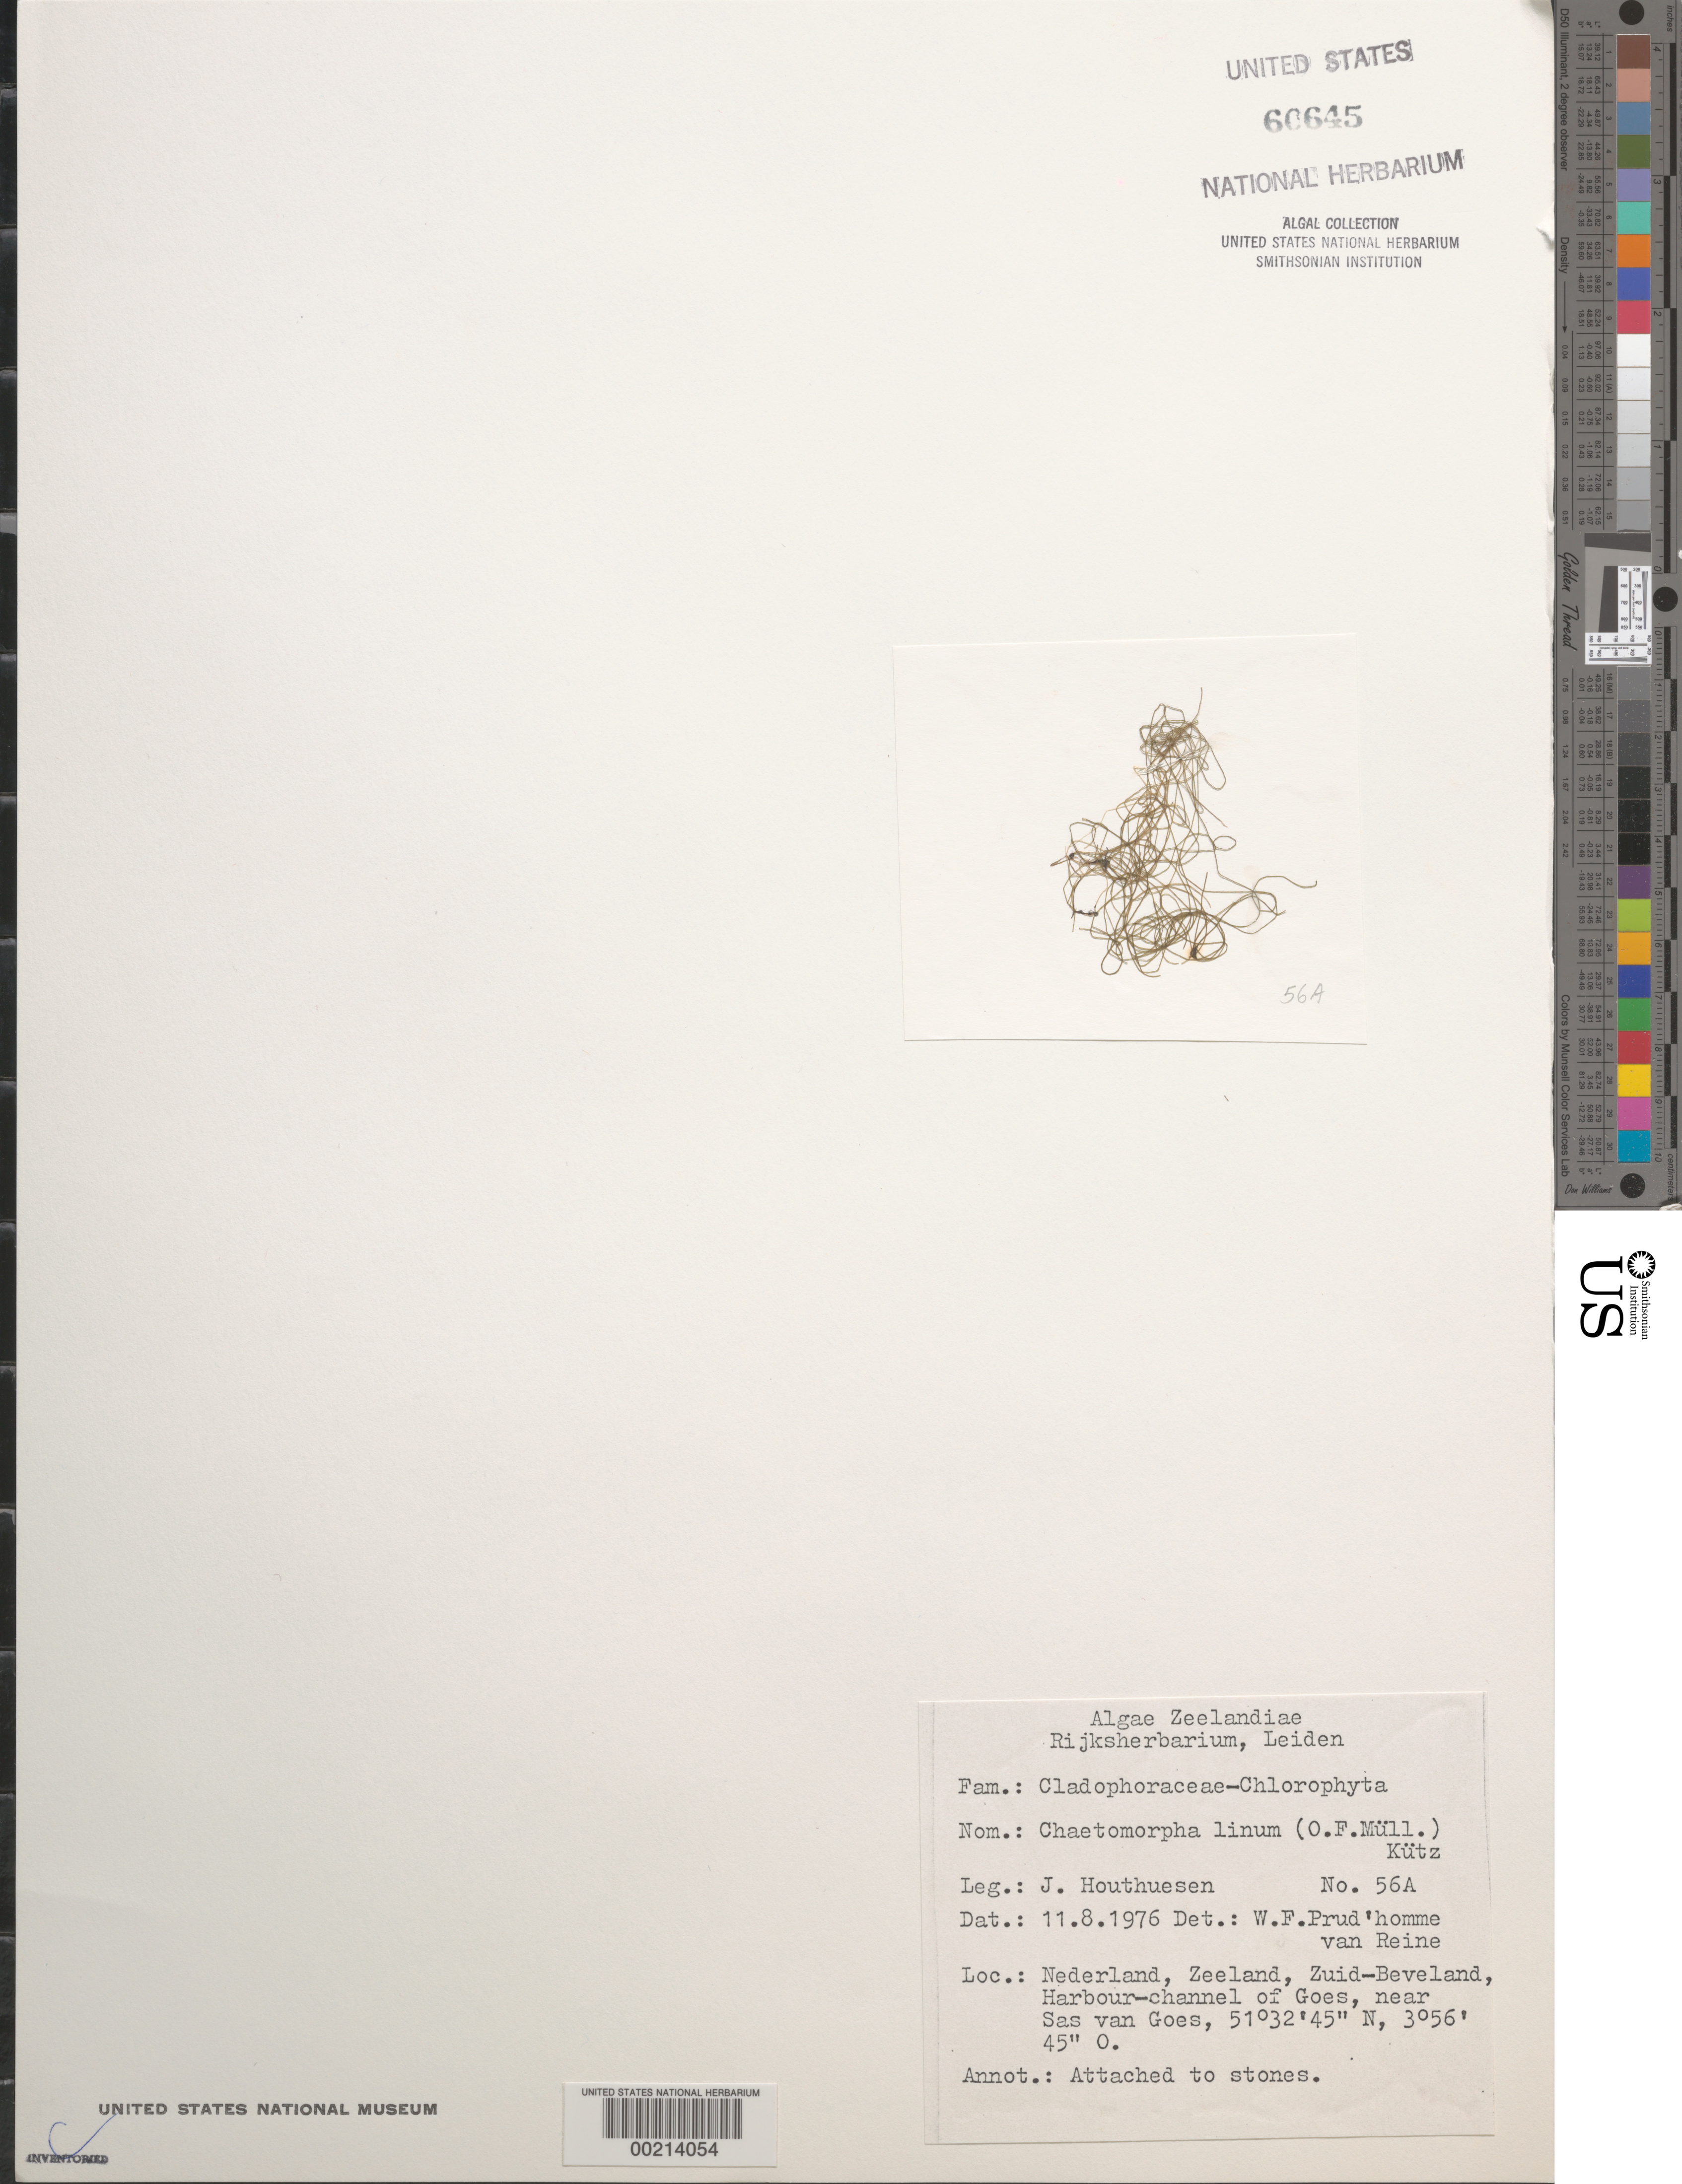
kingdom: Plantae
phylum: Chlorophyta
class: Ulvophyceae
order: Cladophorales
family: Cladophoraceae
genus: Chaetomorpha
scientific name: Chaetomorpha linum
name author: (O.F. Muell.) Kütz.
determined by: Prud'homme van Reine, W. F.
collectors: J. Houthuesen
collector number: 56a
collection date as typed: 11 Aug 1976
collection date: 1976-08-11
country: Netherlands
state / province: Zeeland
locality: Zuid-beveland, goes harbor, near sas van goes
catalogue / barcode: US 60645